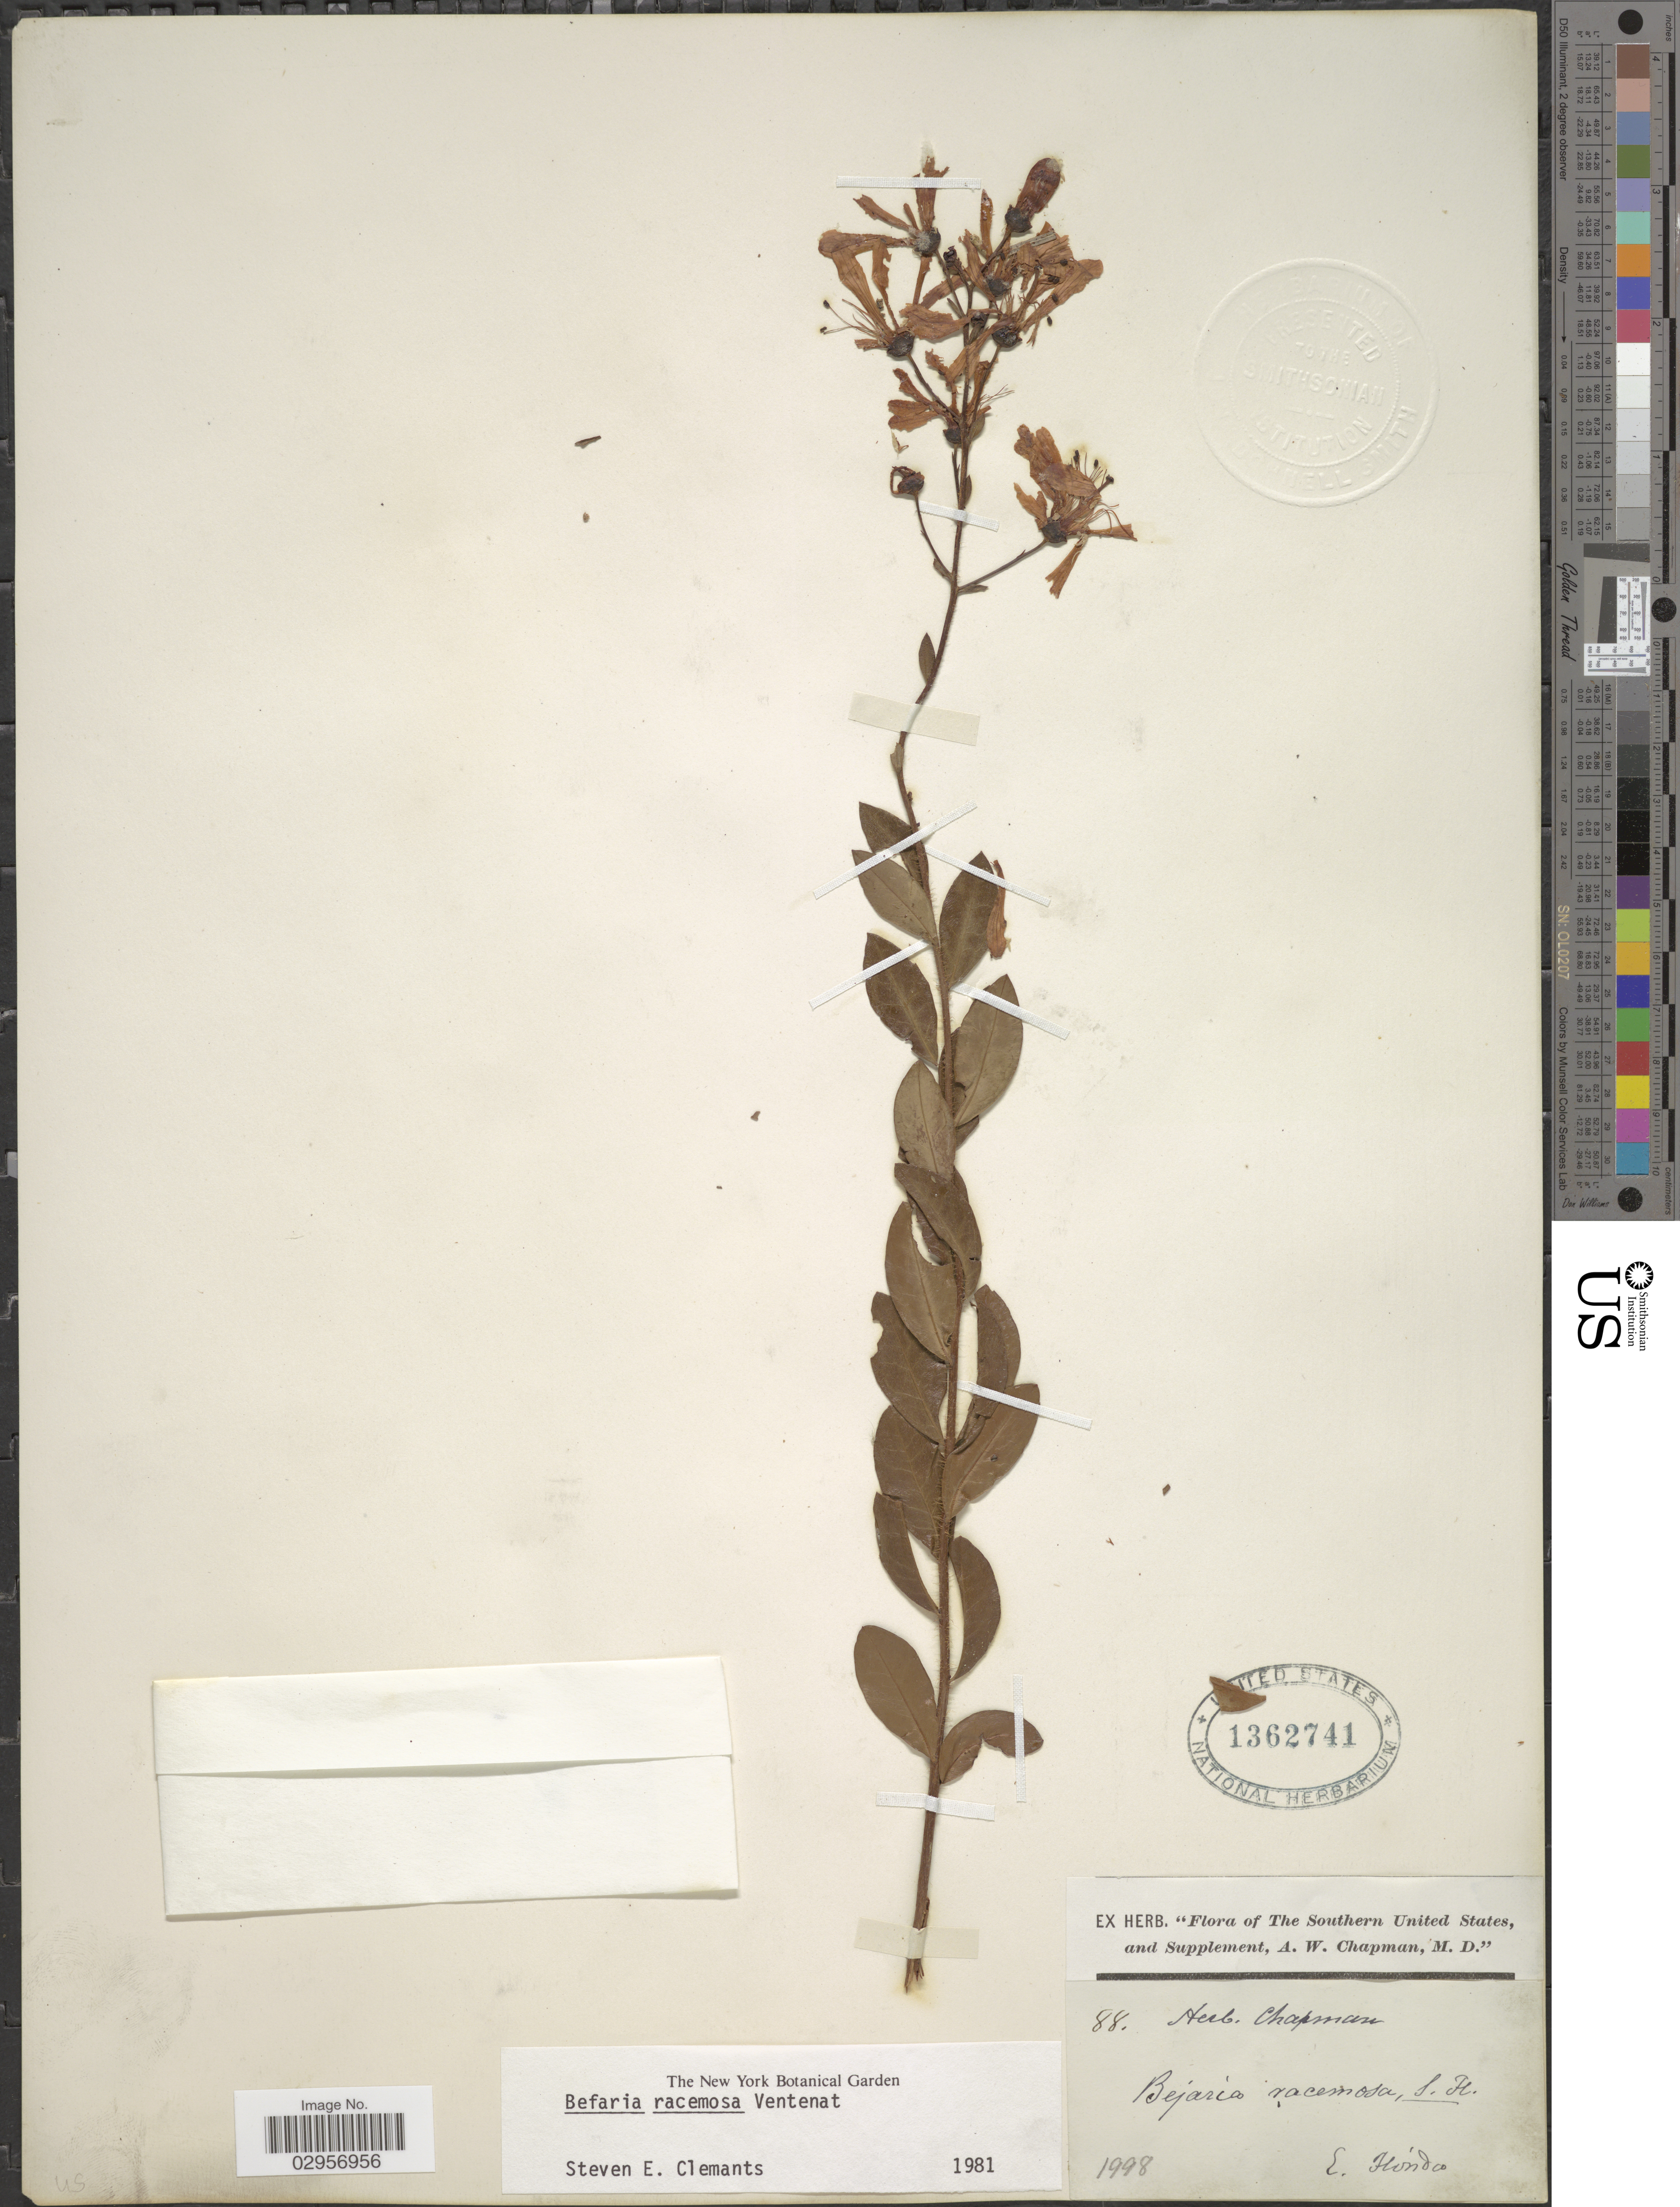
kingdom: Plantae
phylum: Tracheophyta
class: Magnoliopsida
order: Ericales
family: Ericaceae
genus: Bejaria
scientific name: Bejaria racemosa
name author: Vent.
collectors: ex herb. A.W. Chapman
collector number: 88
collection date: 1998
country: United States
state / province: Florida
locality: S. Florida, The Southern United States.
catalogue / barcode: US 1362741